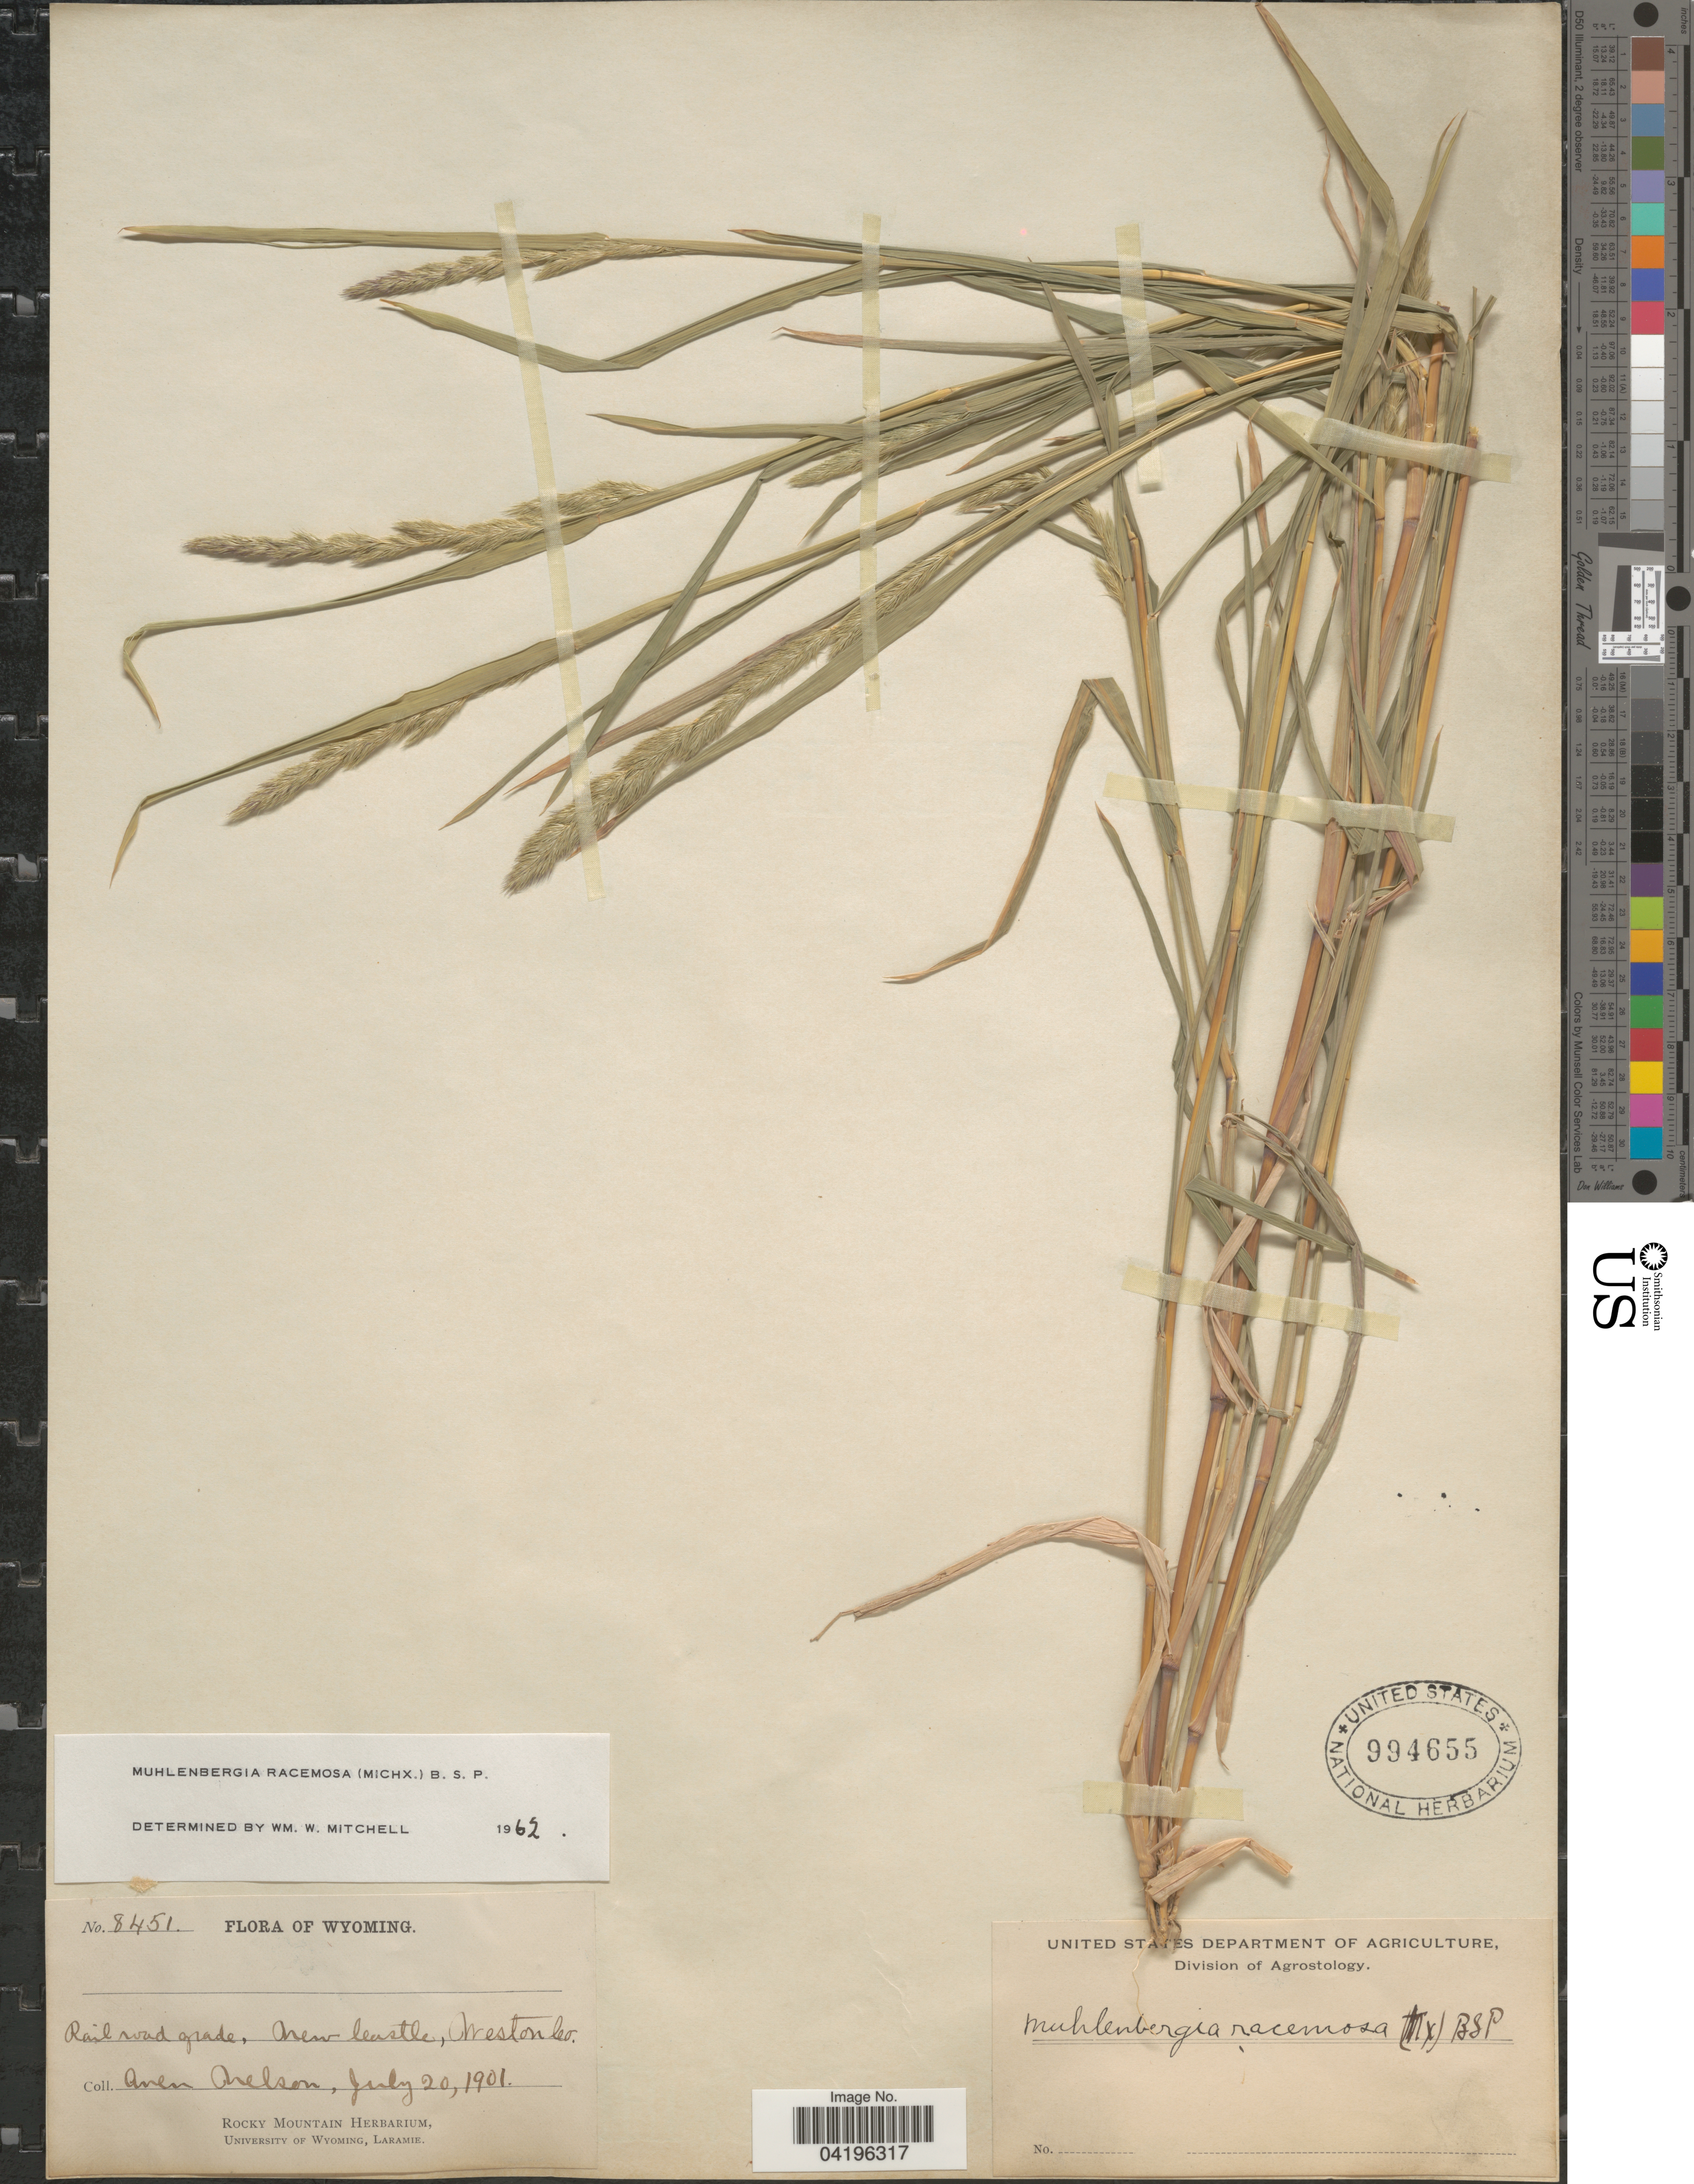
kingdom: Plantae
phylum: Tracheophyta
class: Liliopsida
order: Poales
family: Poaceae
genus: Muhlenbergia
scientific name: Muhlenbergia racemosa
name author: (Michx.) Britton et al.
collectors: A. Nelson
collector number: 8451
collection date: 1901-07-20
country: United States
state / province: Wyoming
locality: Rail road grade, New Castle, Weston Co.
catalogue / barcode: US 994655